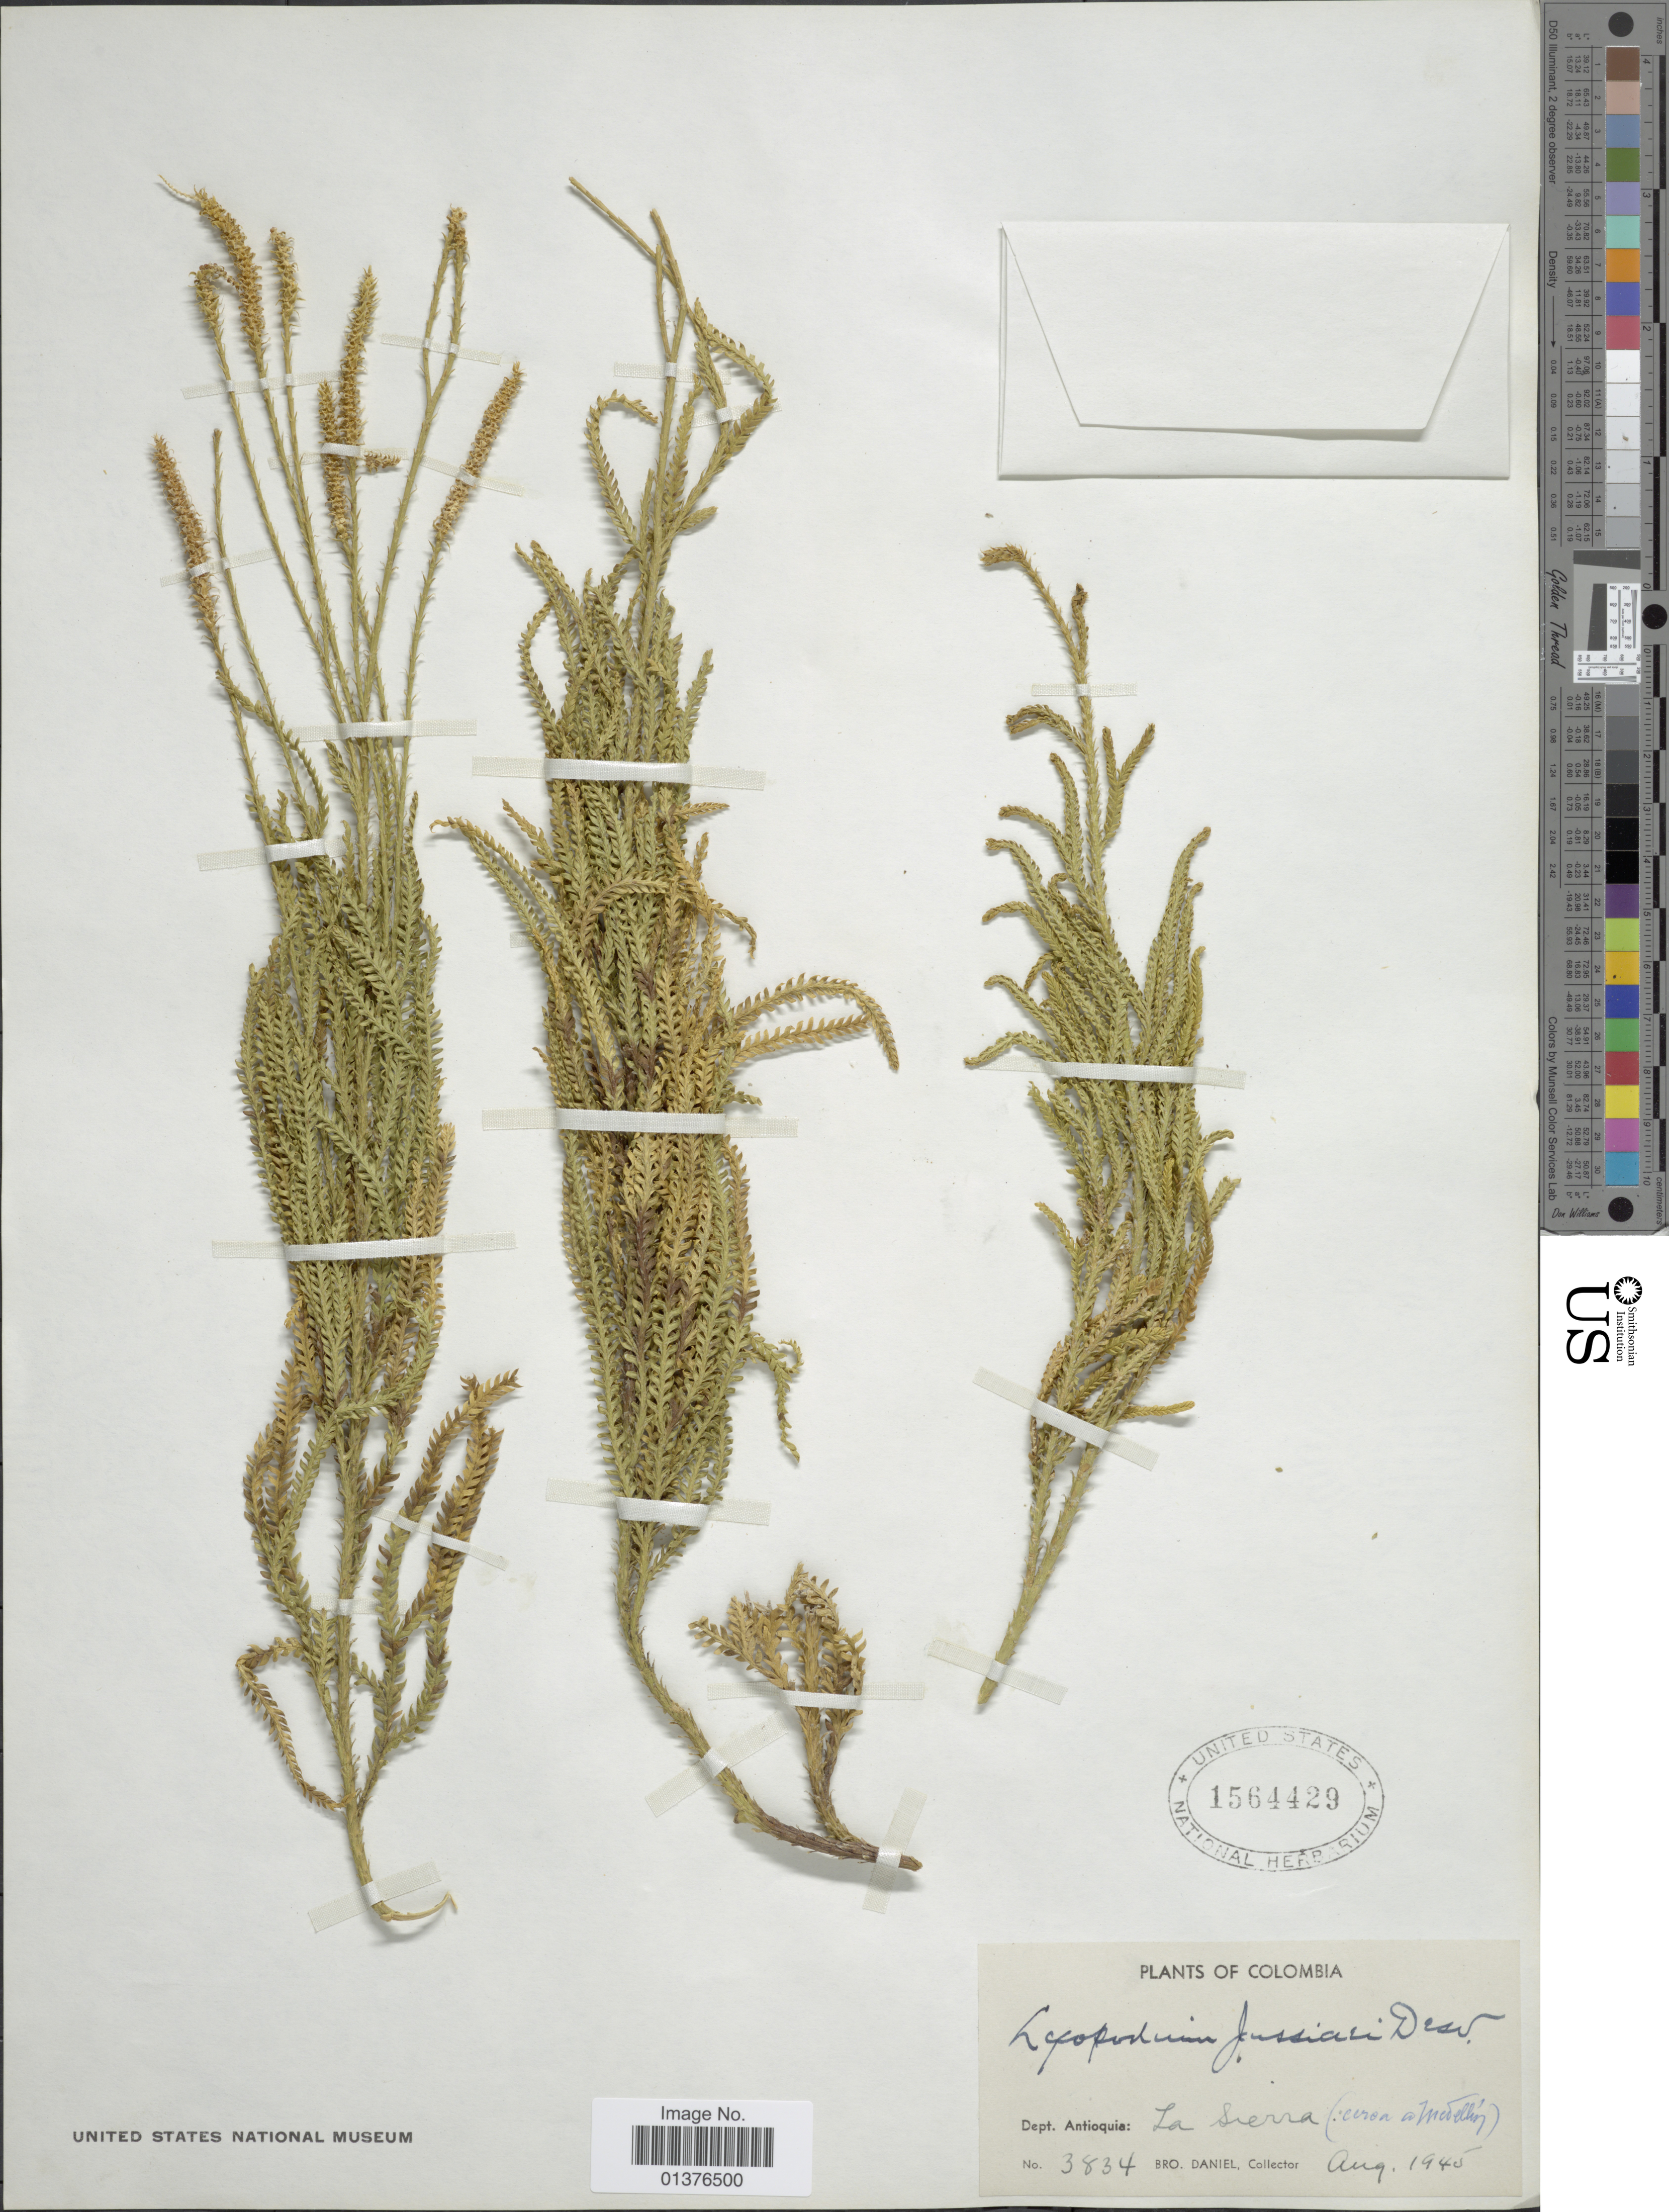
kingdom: Plantae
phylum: Tracheophyta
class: Lycopodiopsida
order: Lycopodiales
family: Lycopodiaceae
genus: Diphasium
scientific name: Diphasium jussiaei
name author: (Desv.) C. Presl ex Rothm.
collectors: Bro. Daniel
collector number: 3834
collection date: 1945-08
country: Colombia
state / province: Antioquia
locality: La Sierra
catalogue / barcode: US 1564429